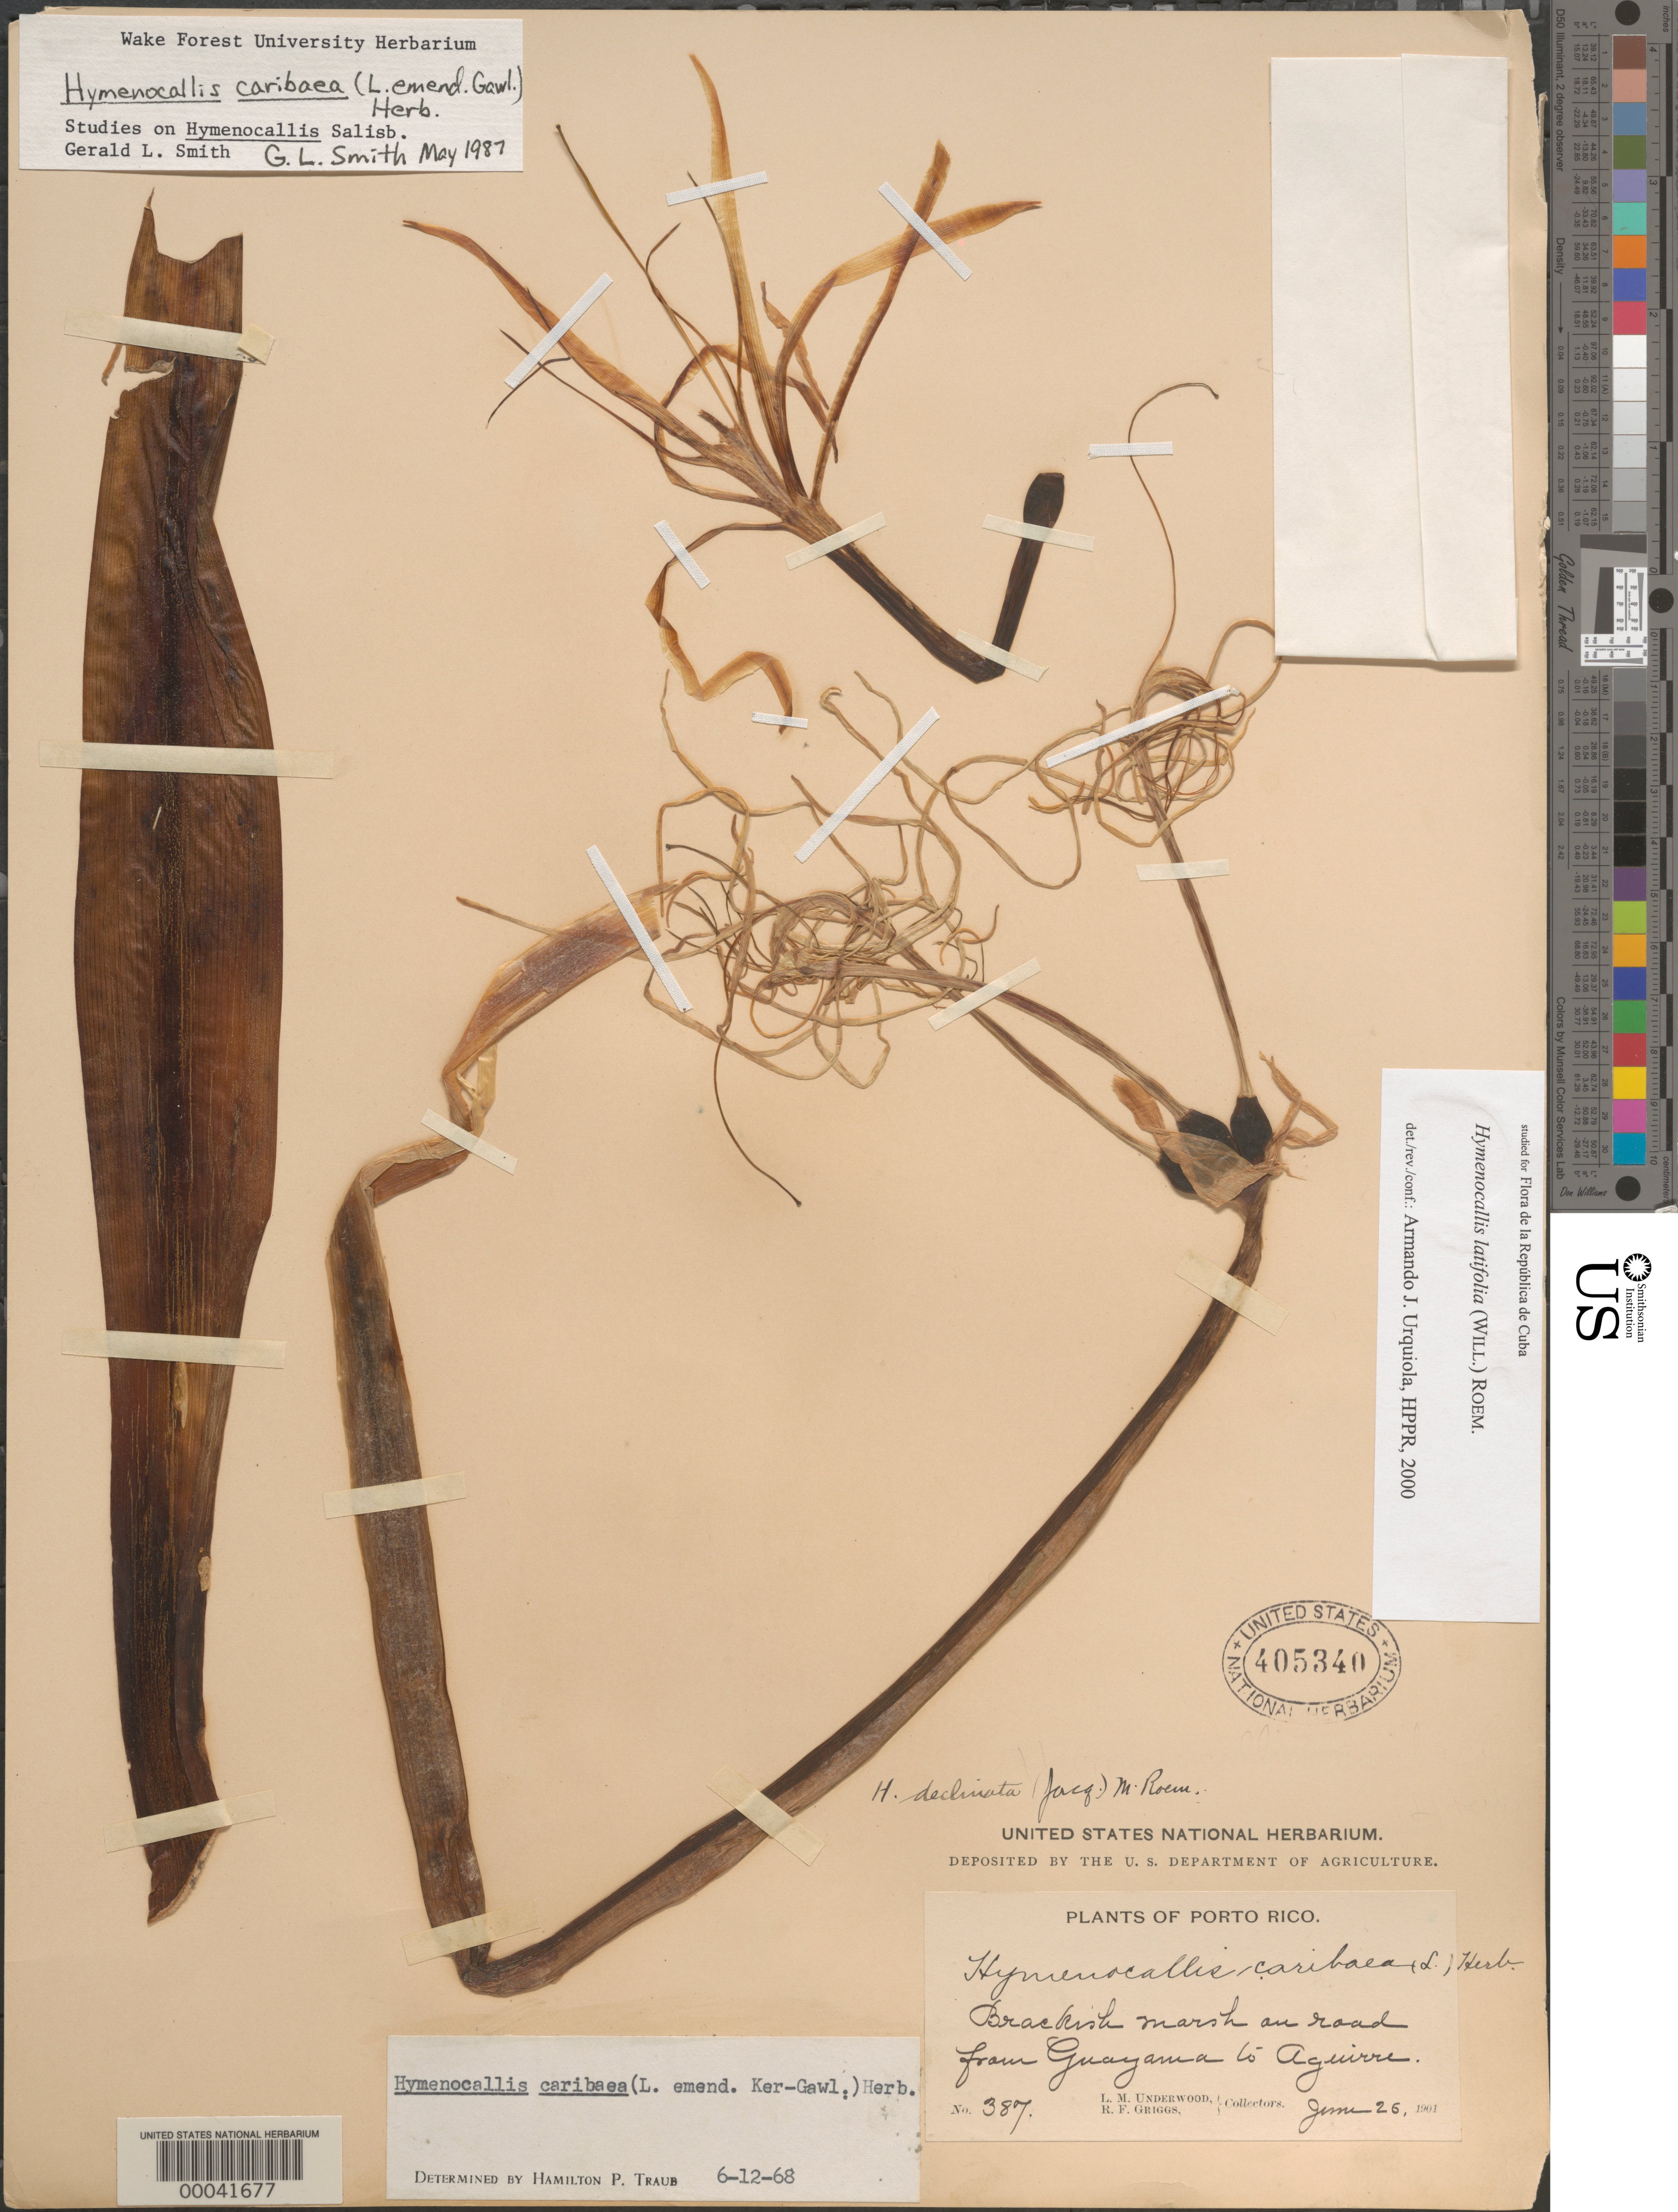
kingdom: Plantae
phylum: Tracheophyta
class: Liliopsida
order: Asparagales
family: Amaryllidaceae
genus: Hymenocallis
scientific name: Hymenocallis caribaea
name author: (L.) Herb.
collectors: L. M. Underwood & R. F. Griggs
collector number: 387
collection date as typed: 26 Jun 1901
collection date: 1901-06-26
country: Puerto Rico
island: Greater Antilles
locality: Road from guayama to aguirre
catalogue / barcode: US 405340